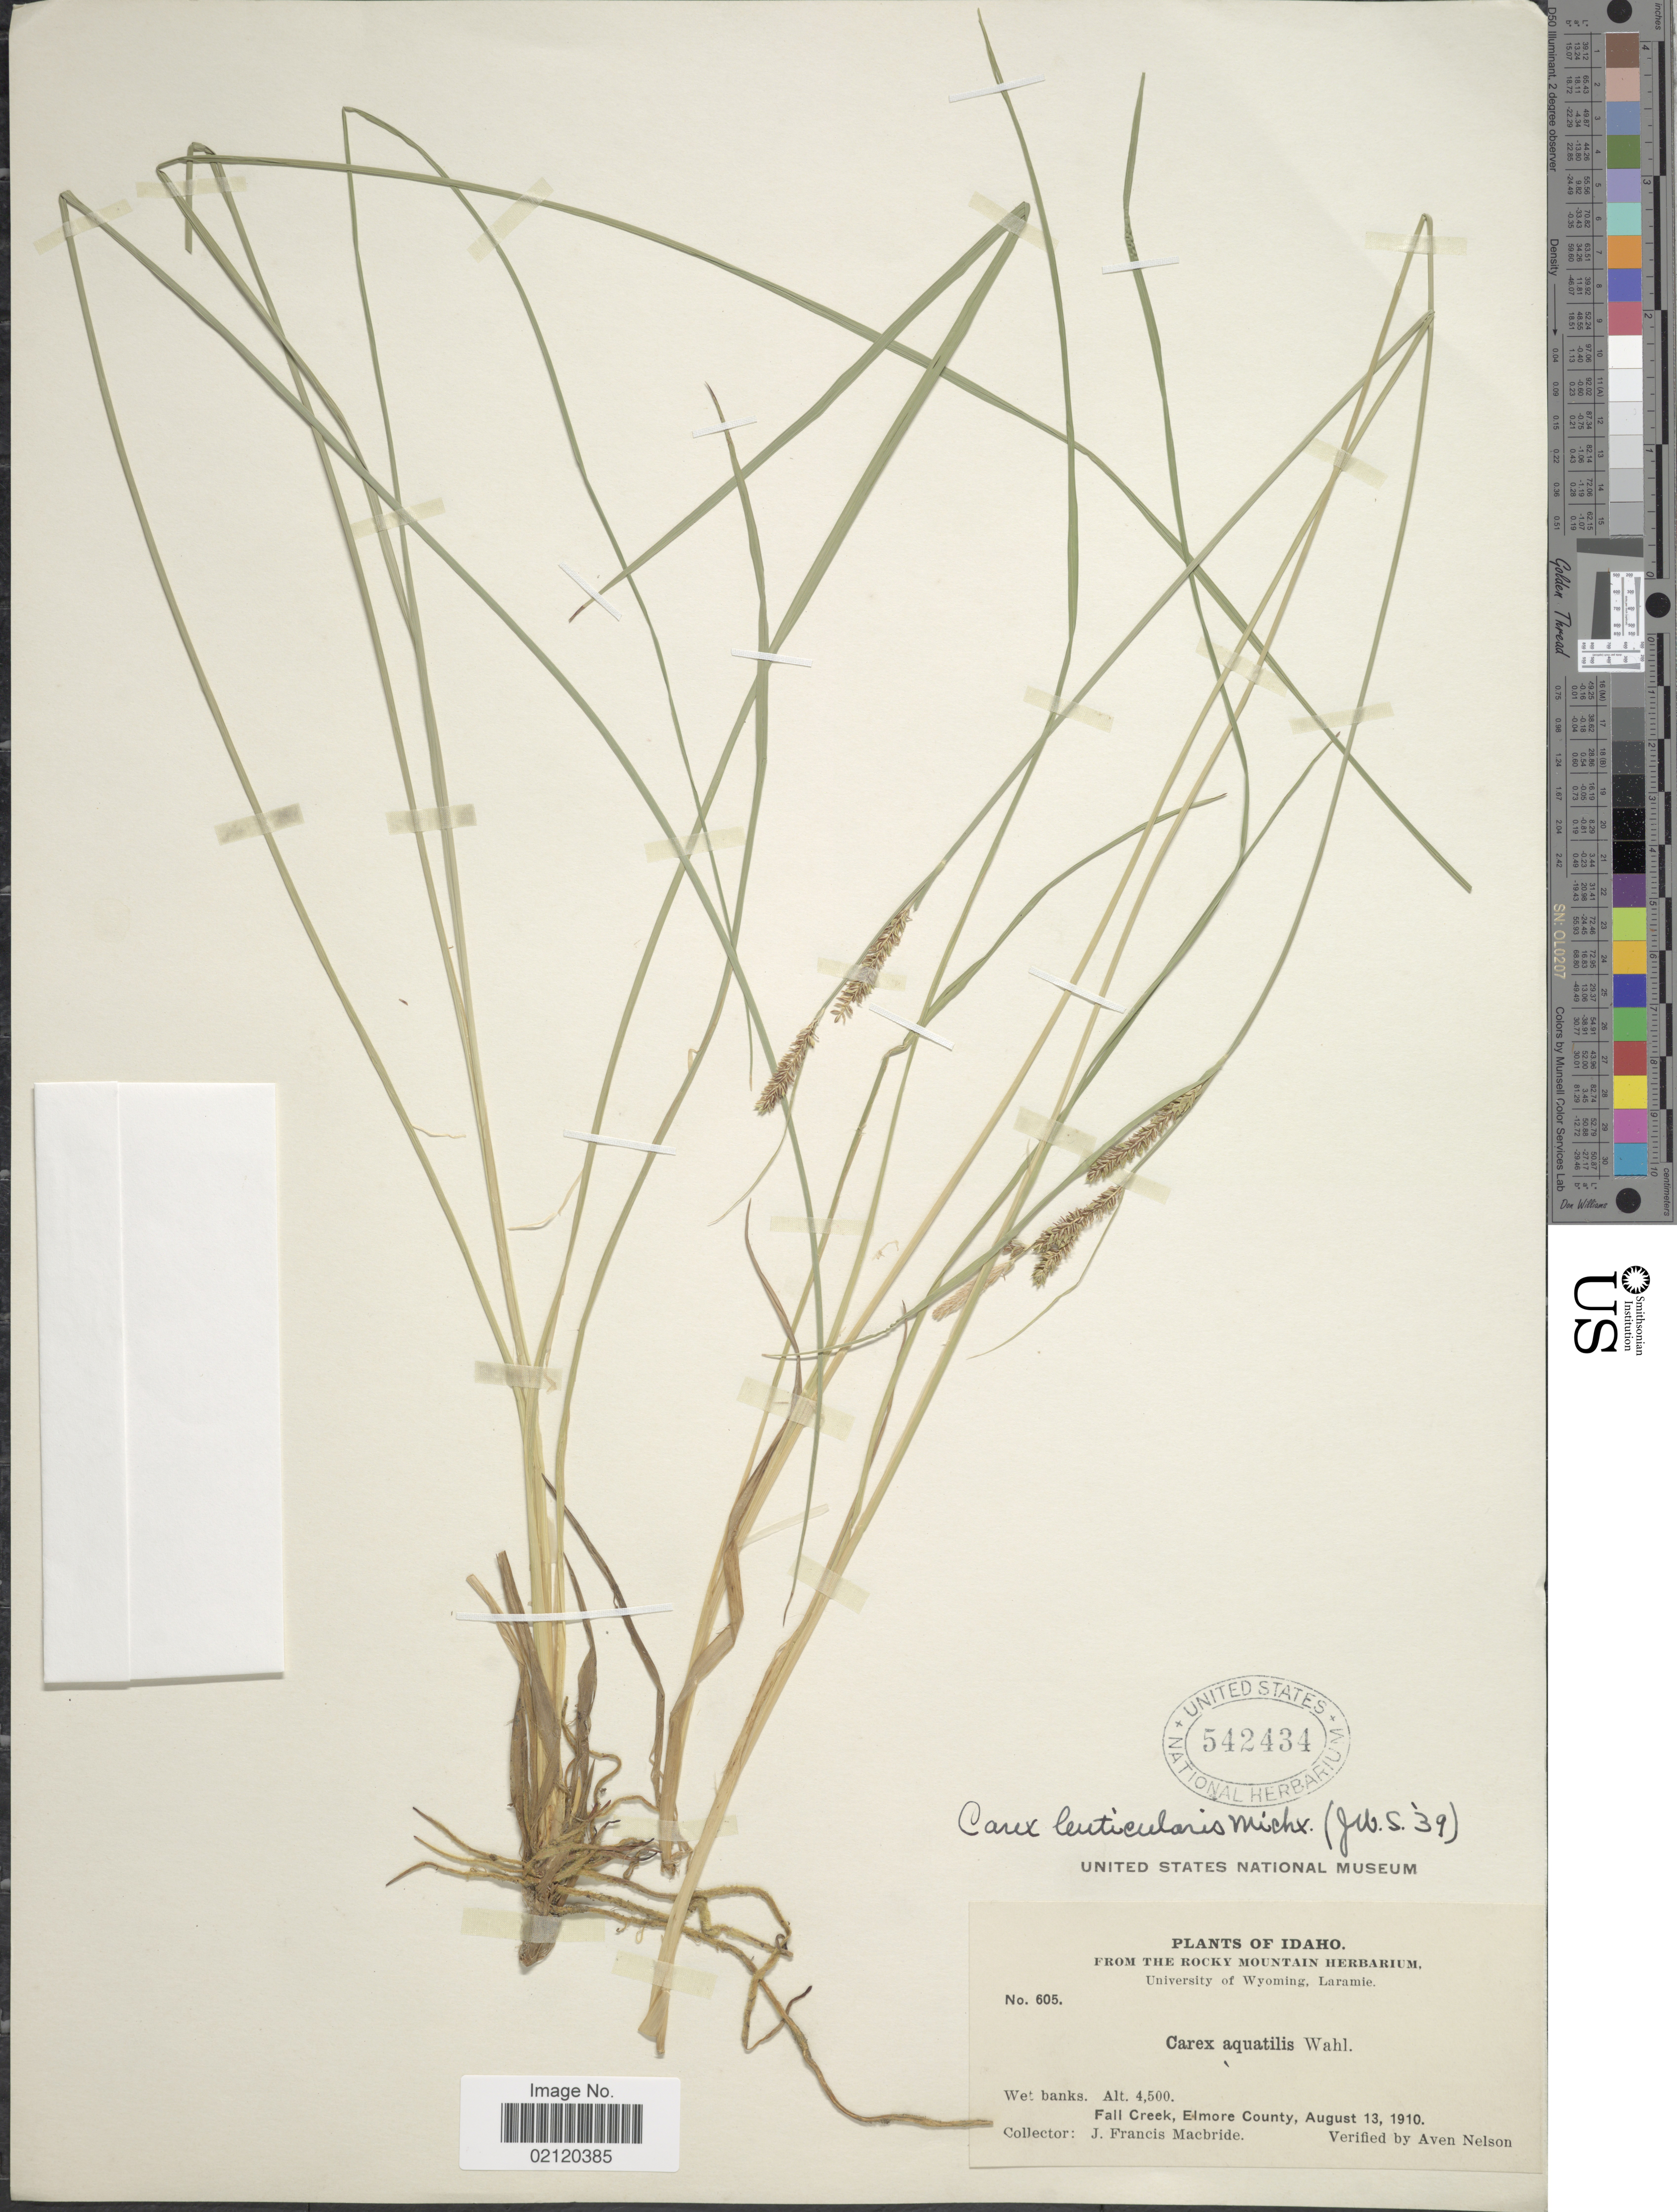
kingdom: Plantae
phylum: Tracheophyta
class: Liliopsida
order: Poales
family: Cyperaceae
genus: Carex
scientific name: Carex lenticularis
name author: Michx.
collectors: J. F. Macbride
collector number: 605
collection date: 1910-08-13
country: United States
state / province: Idaho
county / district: Elmore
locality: Fall Creek.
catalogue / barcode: US 542434